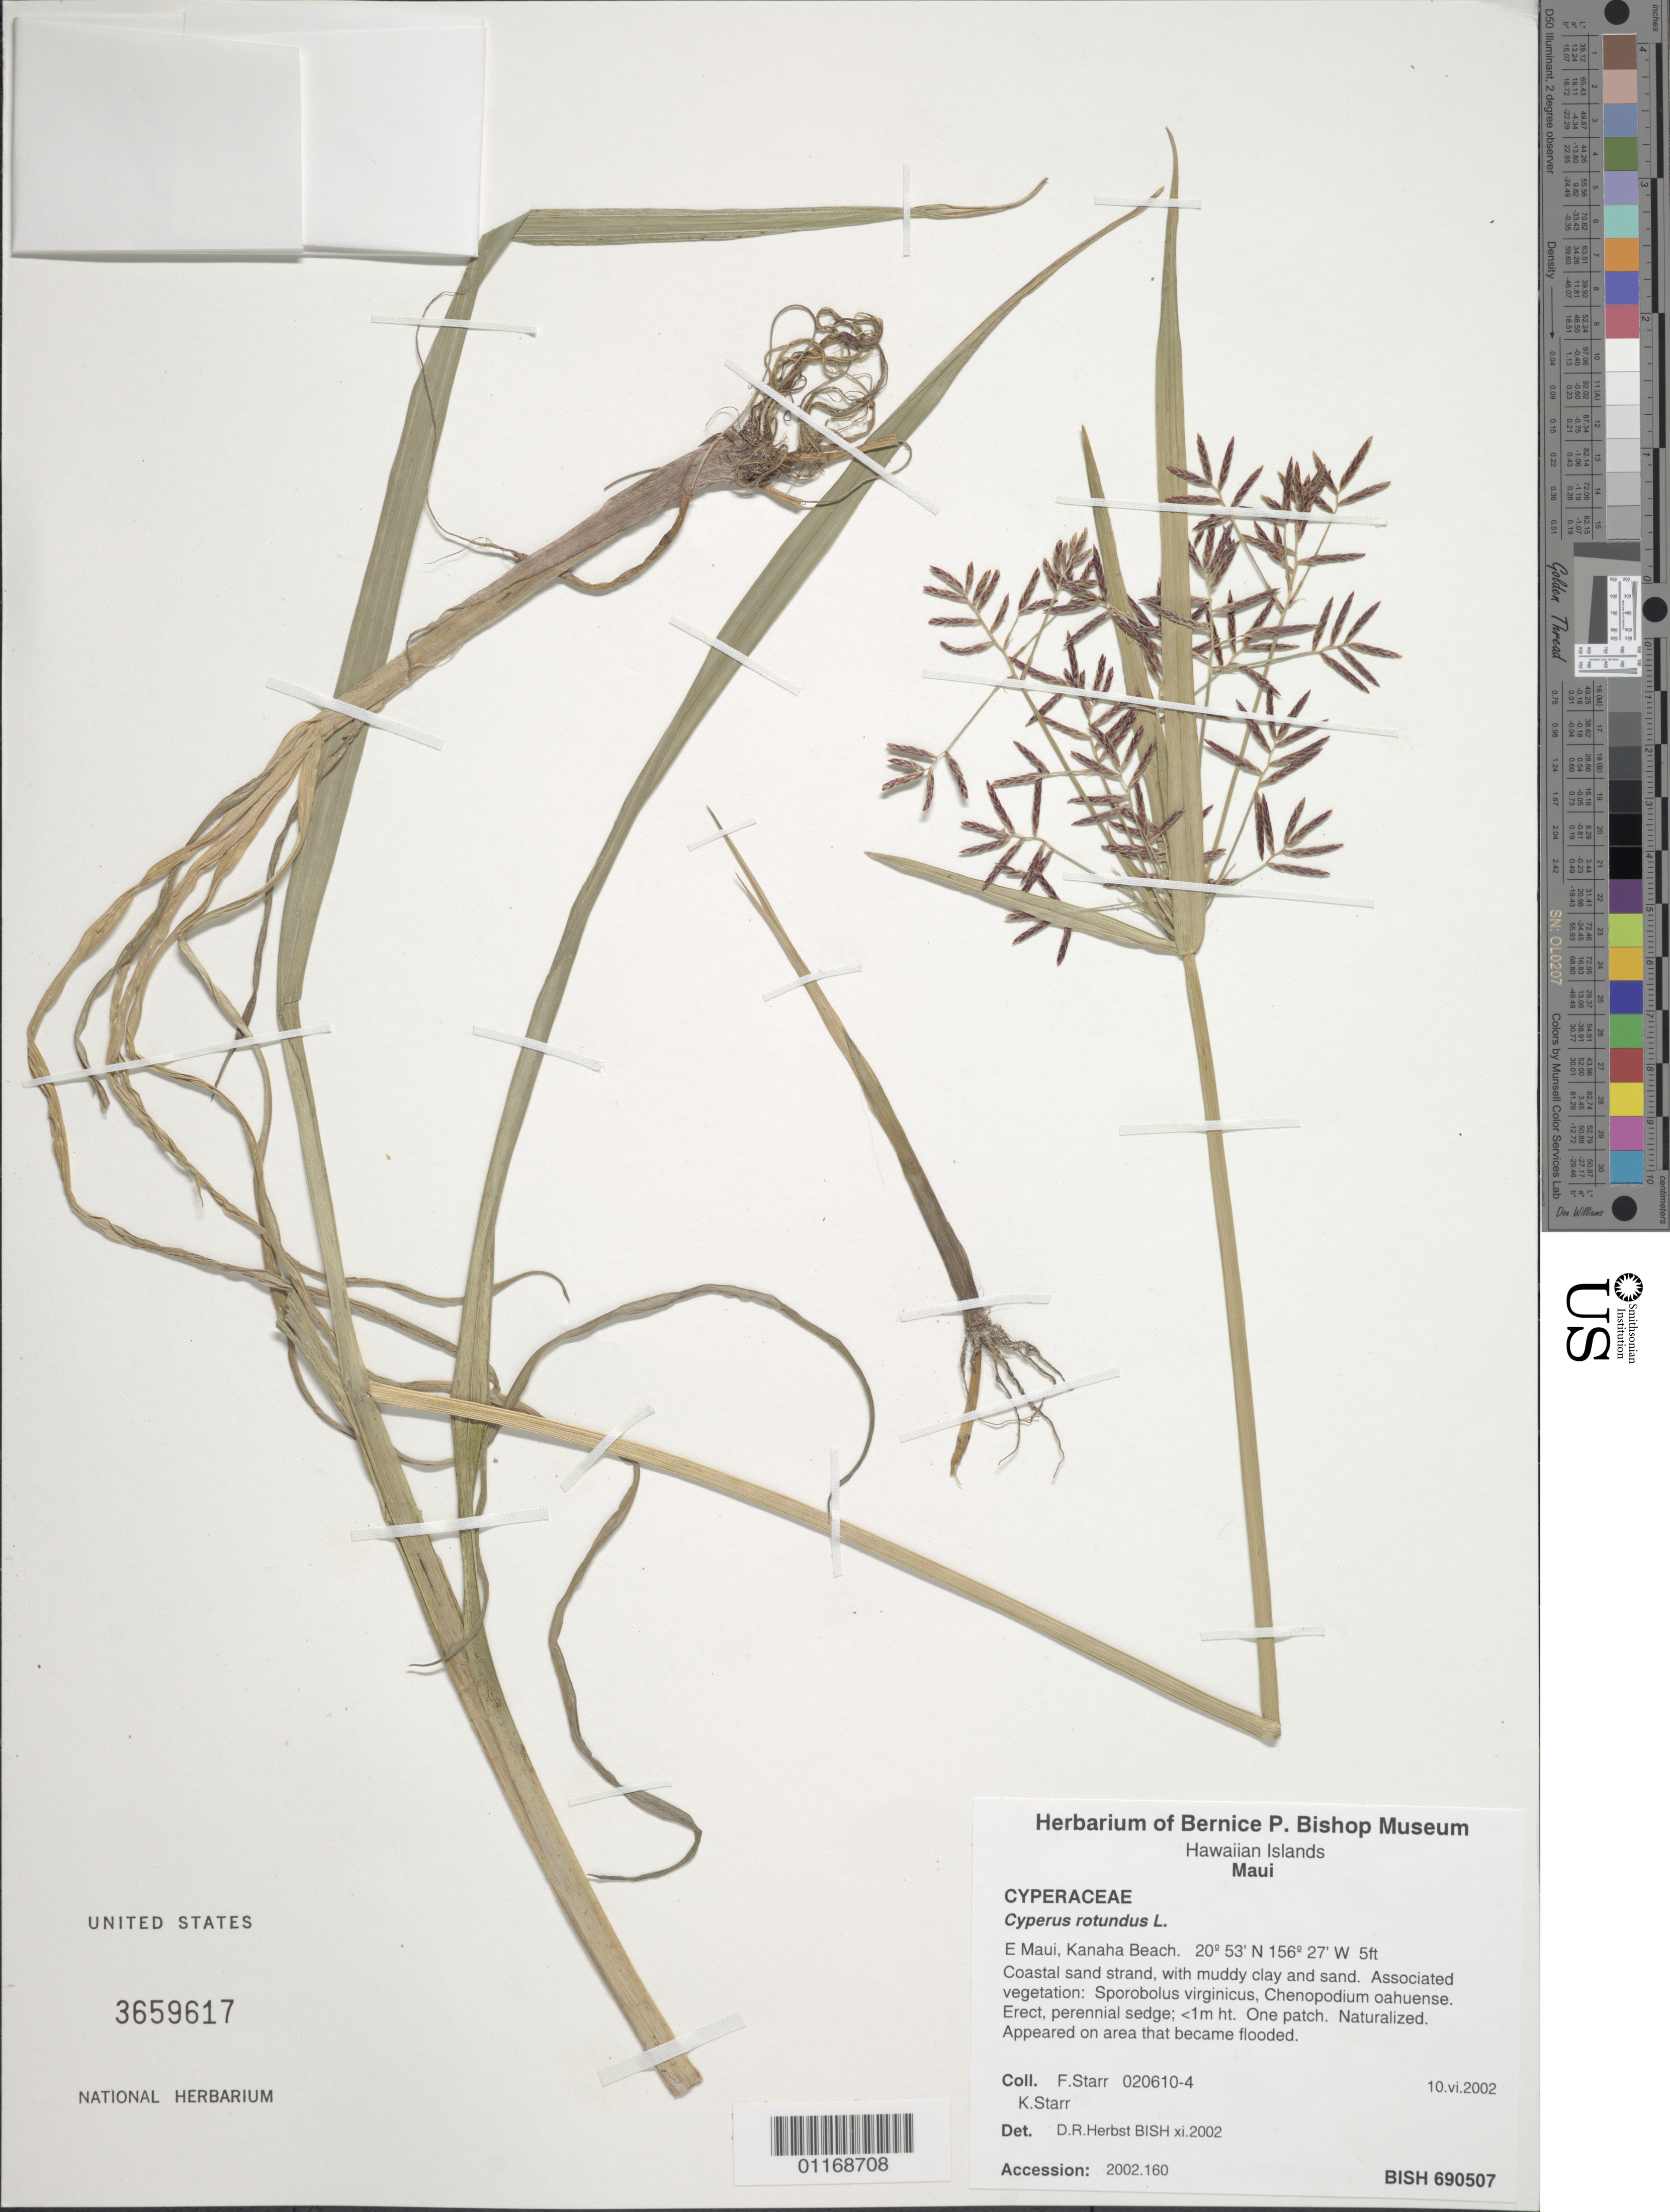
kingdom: Plantae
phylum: Tracheophyta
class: Liliopsida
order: Poales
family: Cyperaceae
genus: Cyperus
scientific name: Cyperus rotundus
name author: L.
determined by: Herbst, D. R.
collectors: F. Starr & K. Starr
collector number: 020610-4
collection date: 2002-06-10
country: United States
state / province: Hawaii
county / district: Maui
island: Maui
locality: E. Maui, Kanaha Beach.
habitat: Coastal sand strand, with muddy clay and sand.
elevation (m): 2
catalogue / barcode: US 3659617